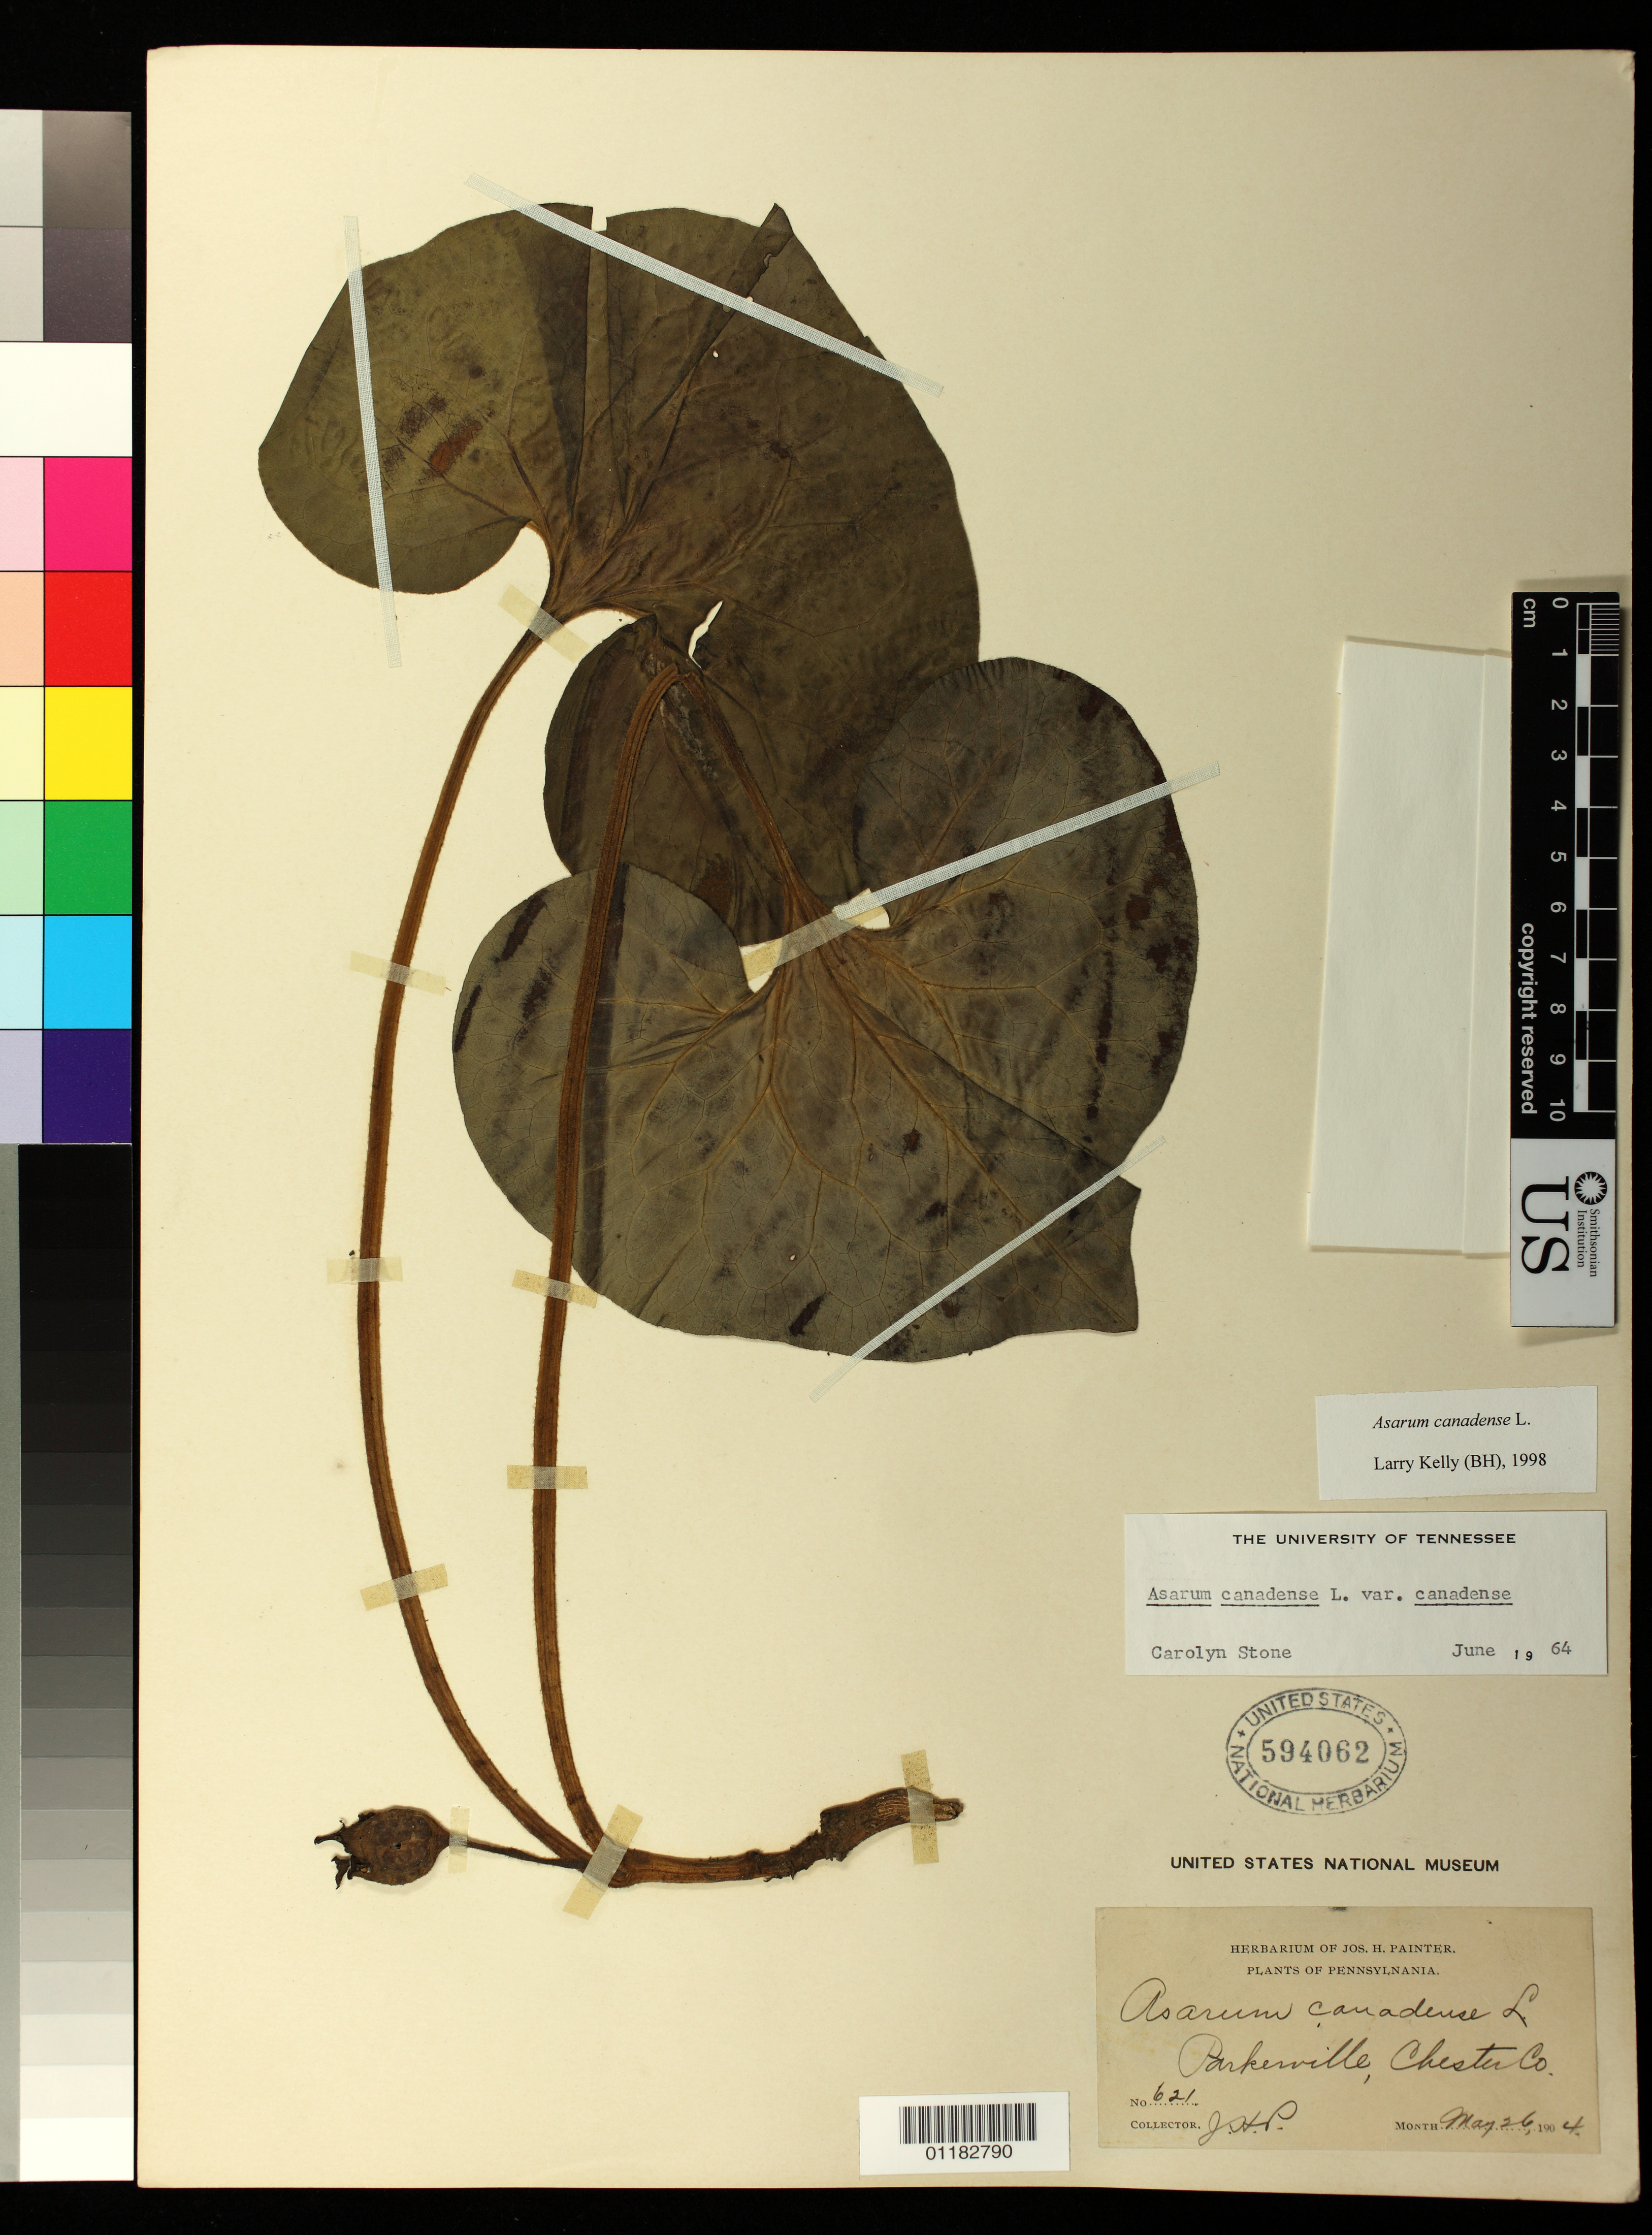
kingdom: Plantae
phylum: Tracheophyta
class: Magnoliopsida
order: Piperales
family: Aristolochiaceae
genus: Asarum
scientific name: Asarum canadense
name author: L.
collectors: J. H. Painter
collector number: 621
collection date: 1904-05-26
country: United States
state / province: Pennsylvania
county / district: Chester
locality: Parkerville, Chester County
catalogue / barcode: US 594062